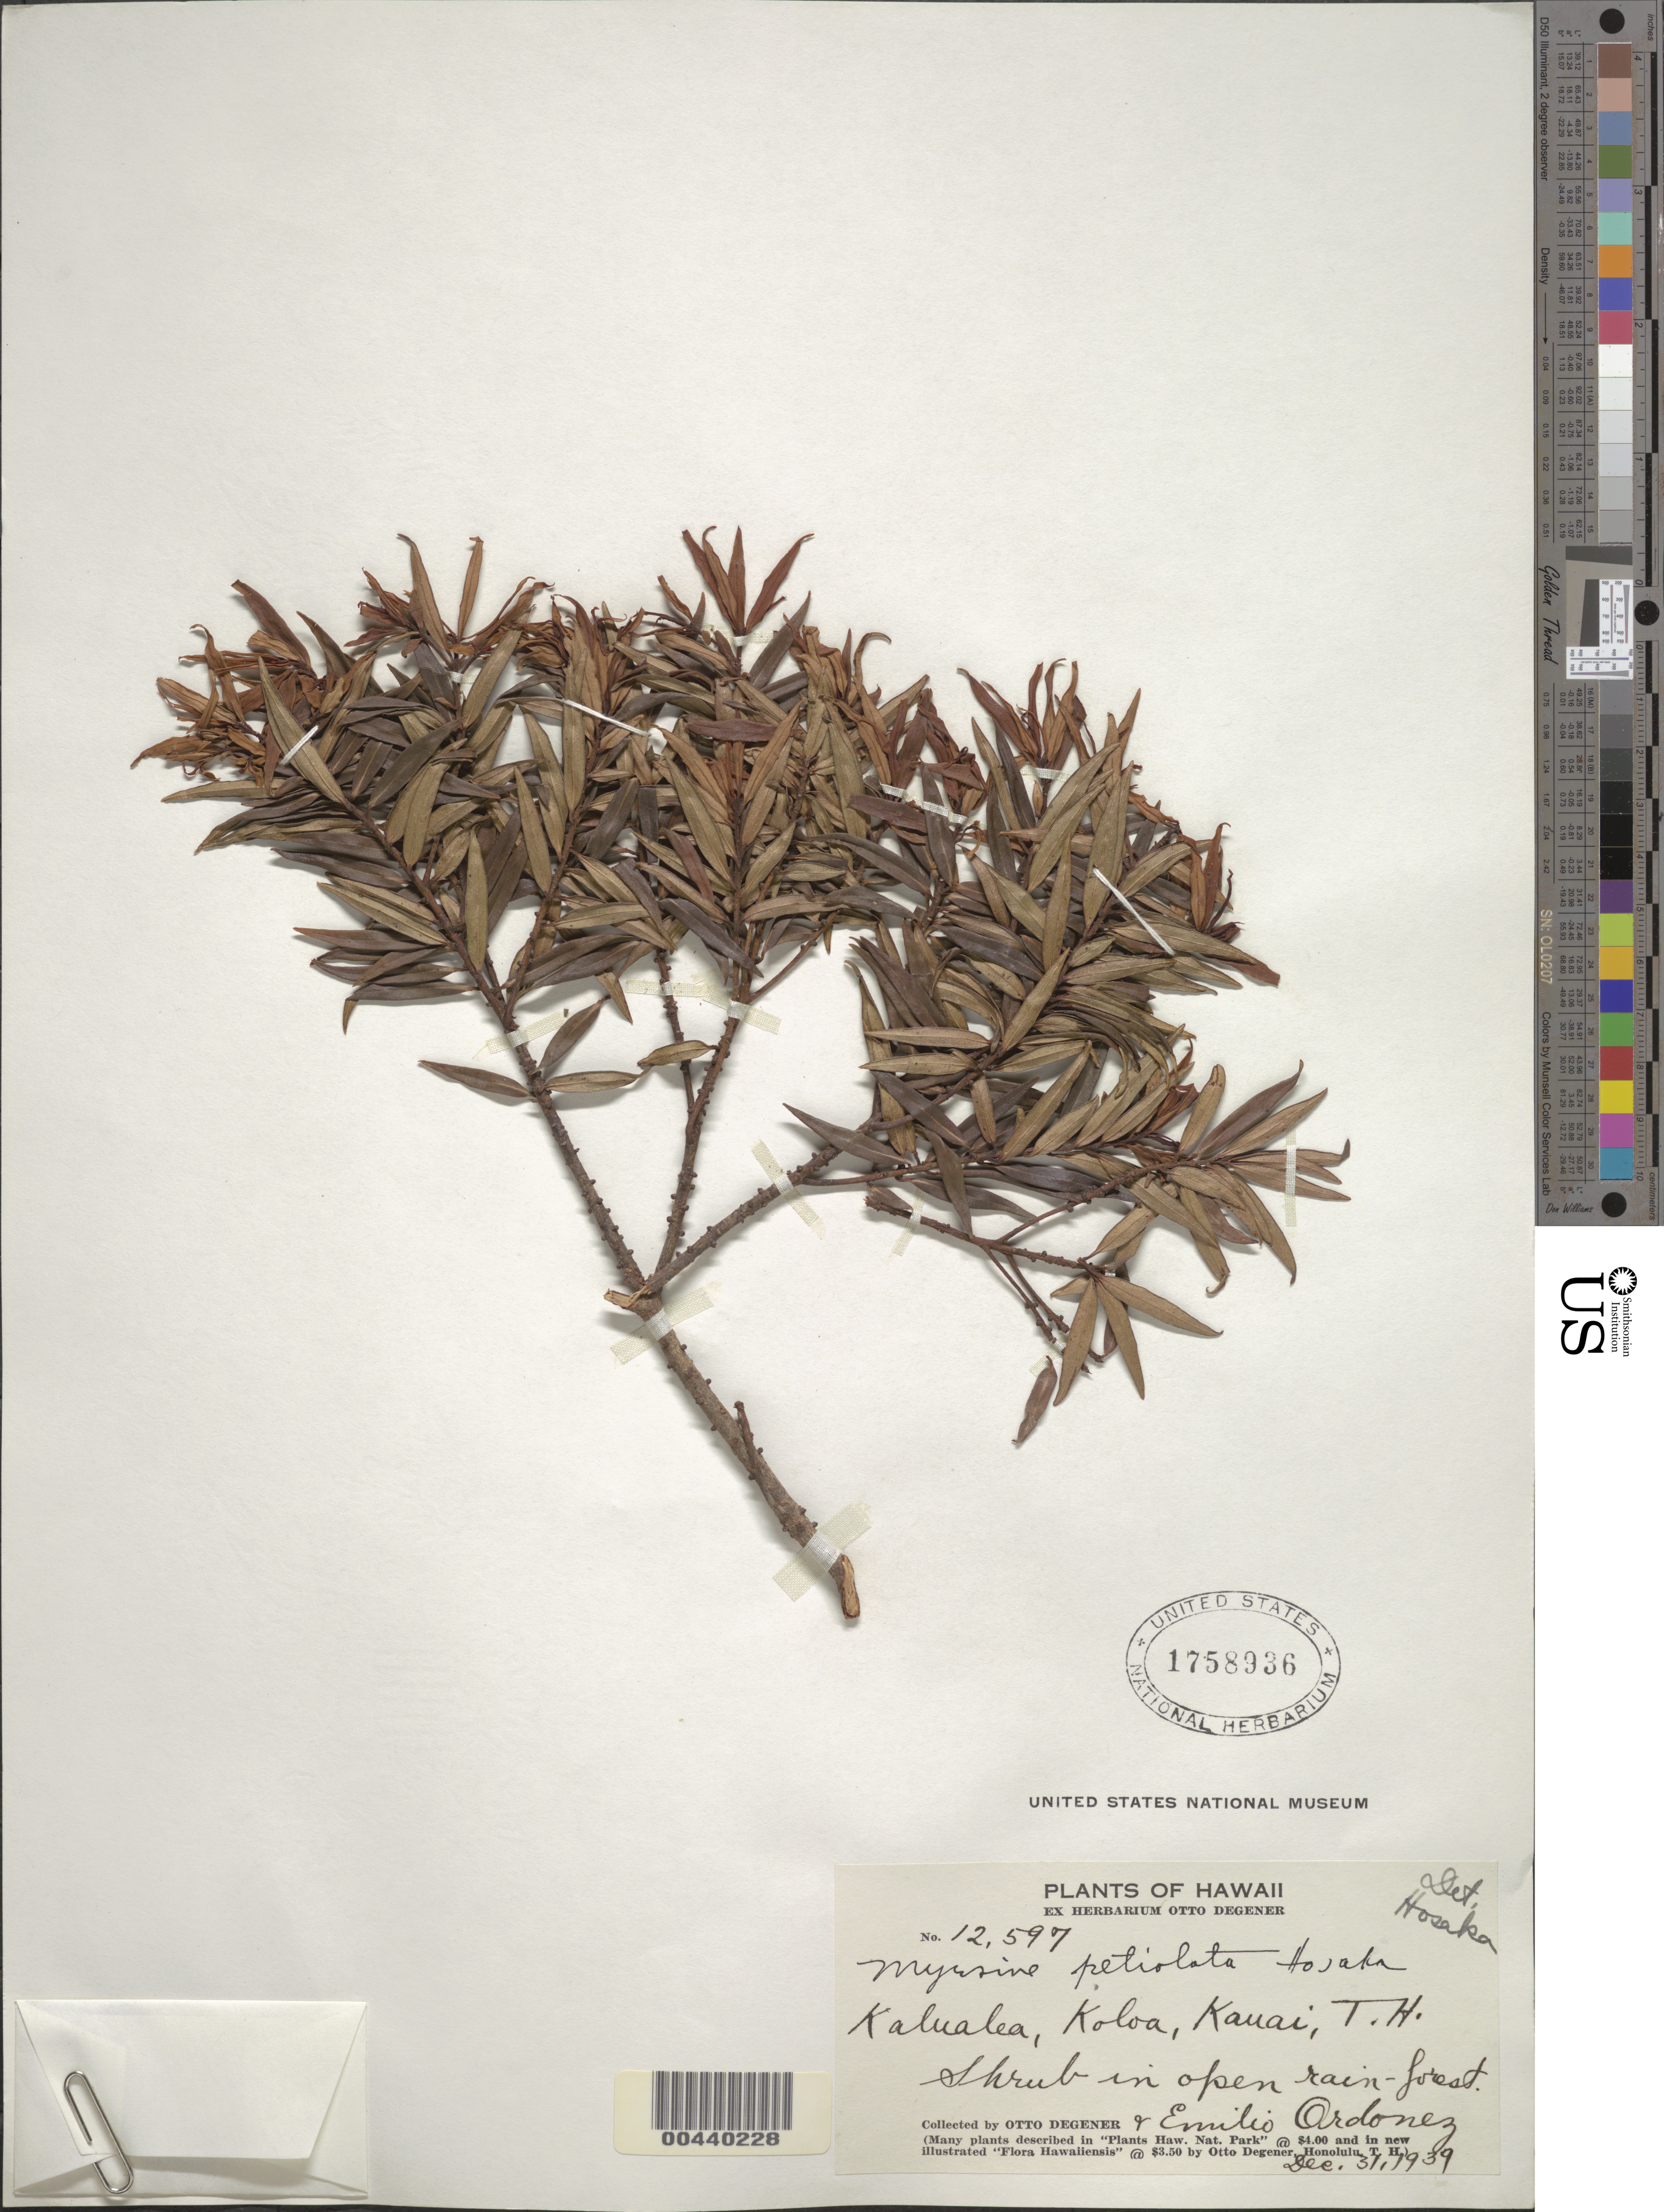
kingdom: Plantae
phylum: Tracheophyta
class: Magnoliopsida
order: Ericales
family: Primulaceae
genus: Myrsine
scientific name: Myrsine petiolata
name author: Hosaka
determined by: Hosaka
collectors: O. Degener & E. Ordonez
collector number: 12597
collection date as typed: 31 Dec 1939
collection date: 1939-12-31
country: United States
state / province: Hawaii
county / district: Kauai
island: Kaua'i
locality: Kalualea, Koloa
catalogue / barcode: US 1758936